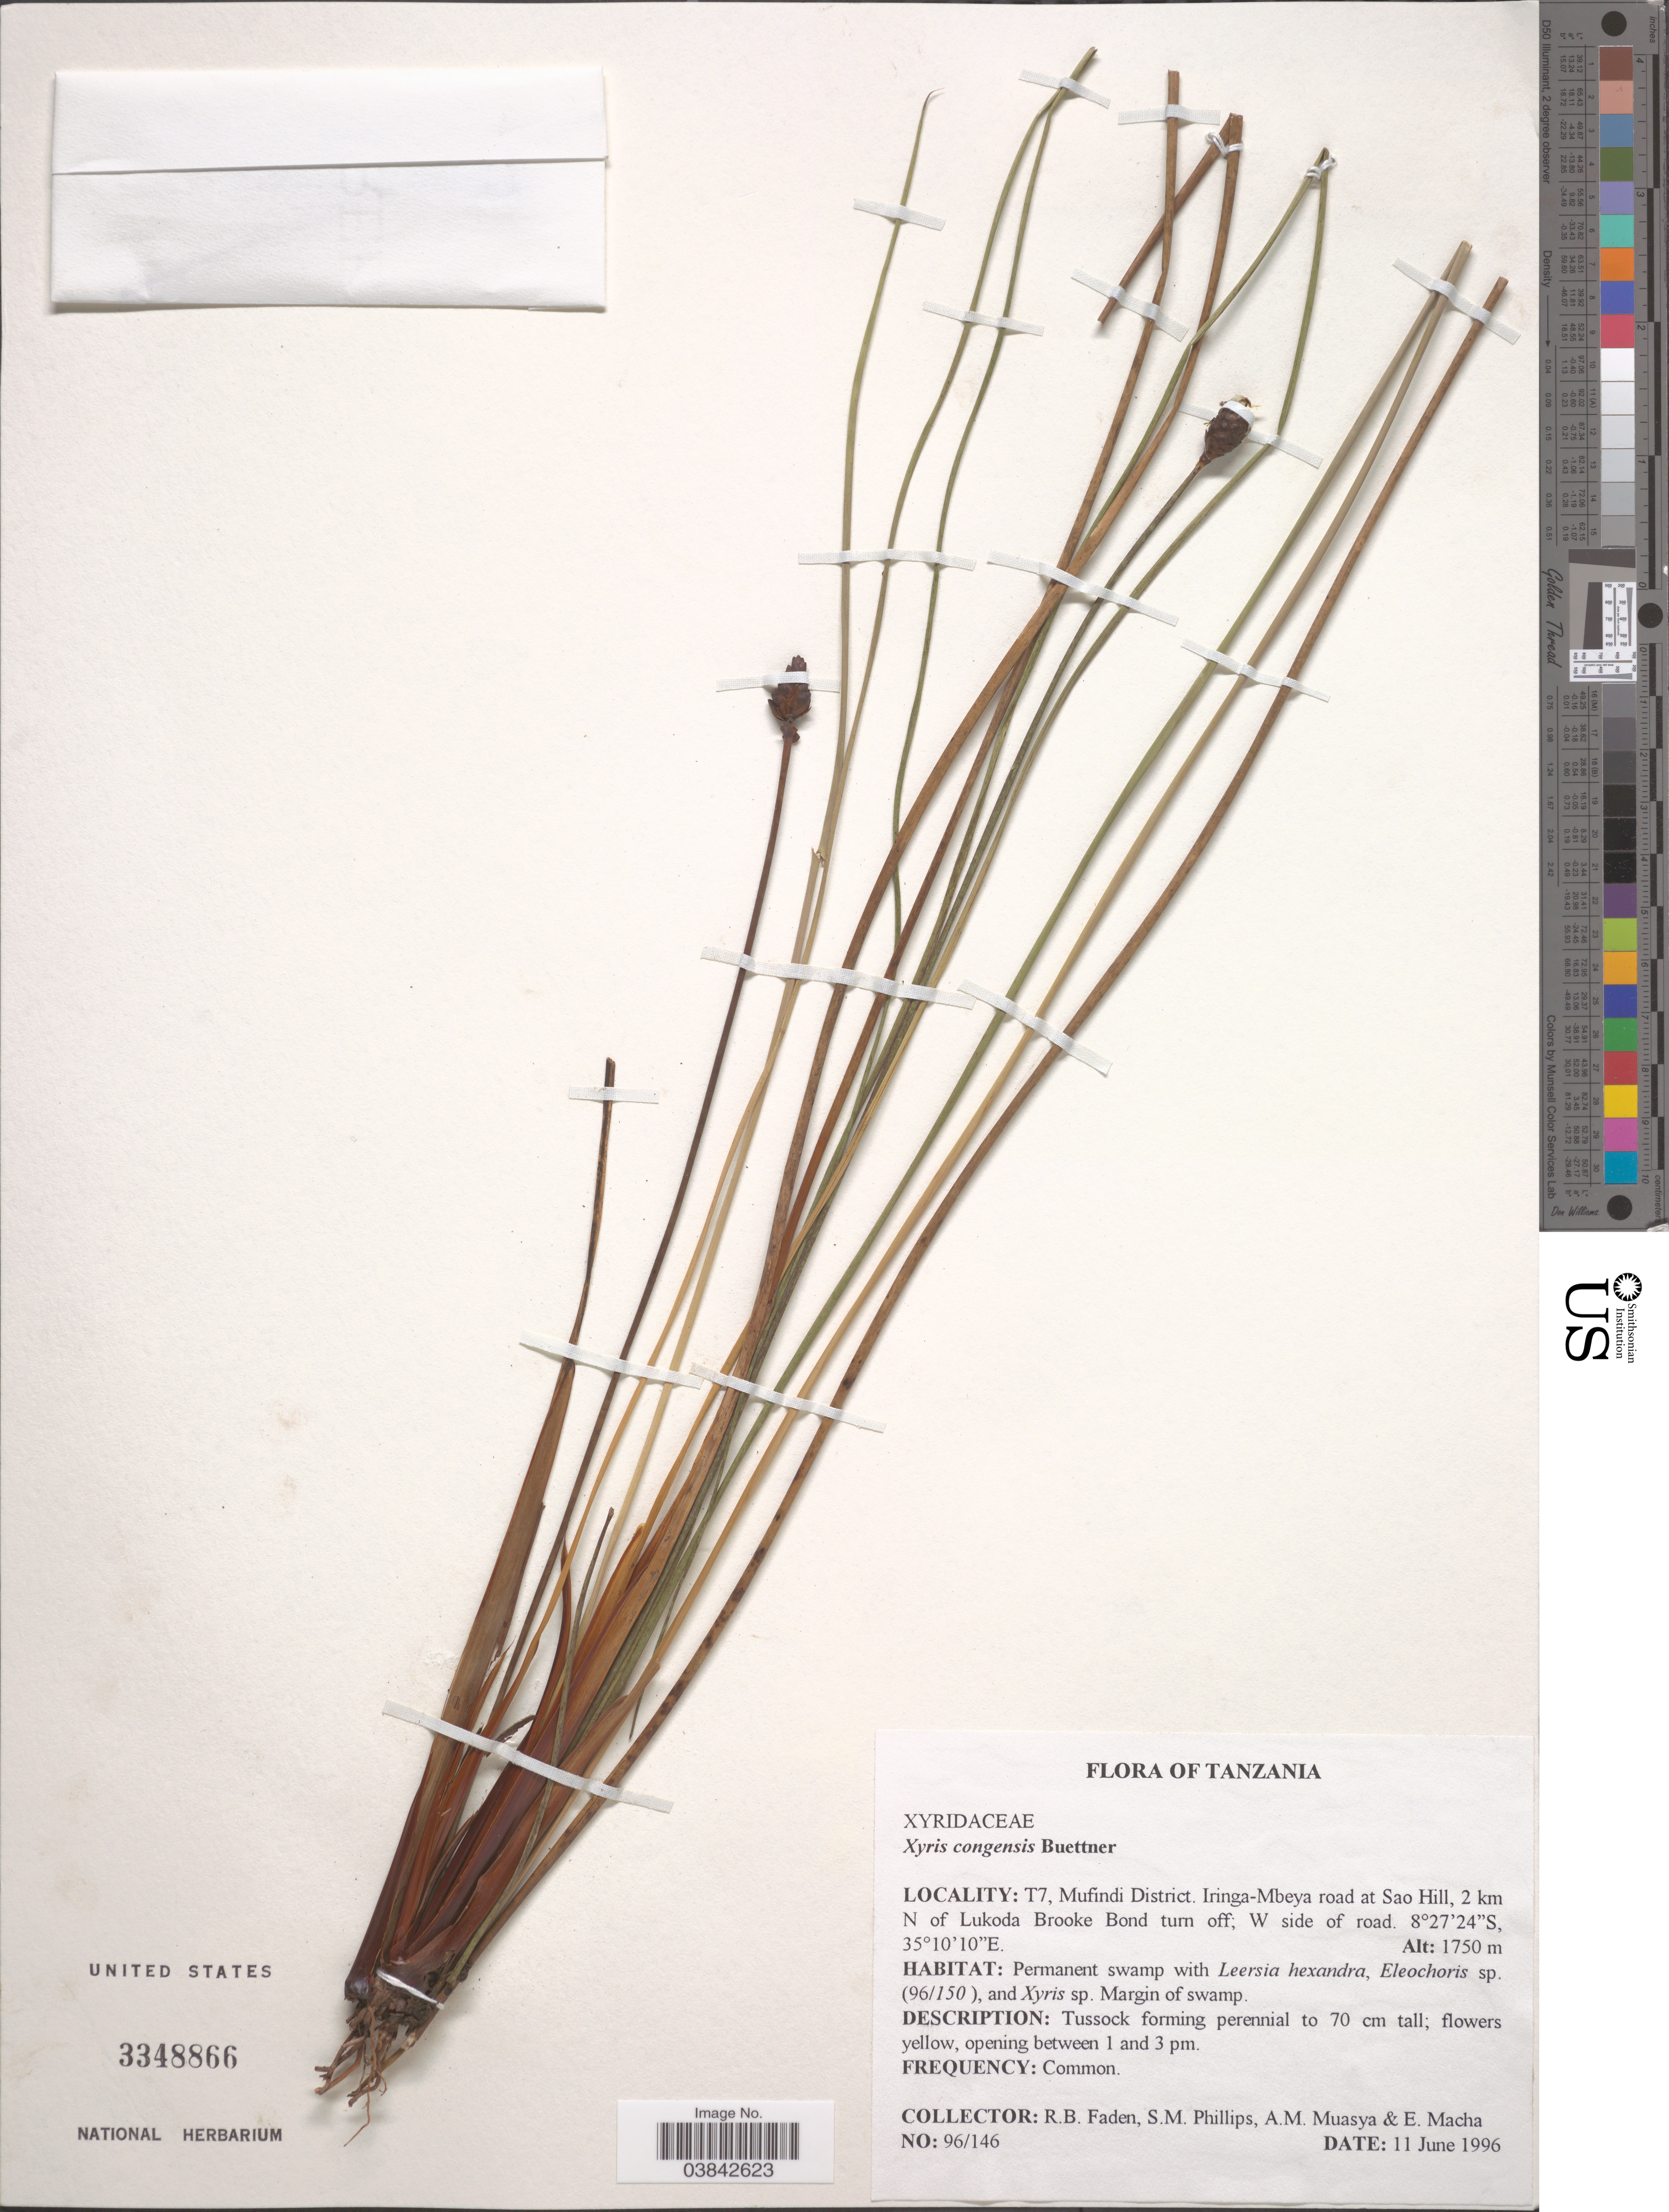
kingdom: Plantae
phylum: Tracheophyta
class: Liliopsida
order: Poales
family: Xyridaceae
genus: Xyris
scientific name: Xyris congensis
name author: Büttner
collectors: R. B. Faden, S. M. Phillips, A. Muasya & E. Macha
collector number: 96/146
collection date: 1996-06-11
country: Tanzania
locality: T7, Mufindi District. Iringa-Mbeya road at Sao Hill, 2 km N of Lukoda Brooke Bond turn off; W side of road.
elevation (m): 1750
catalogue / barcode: US 3348866